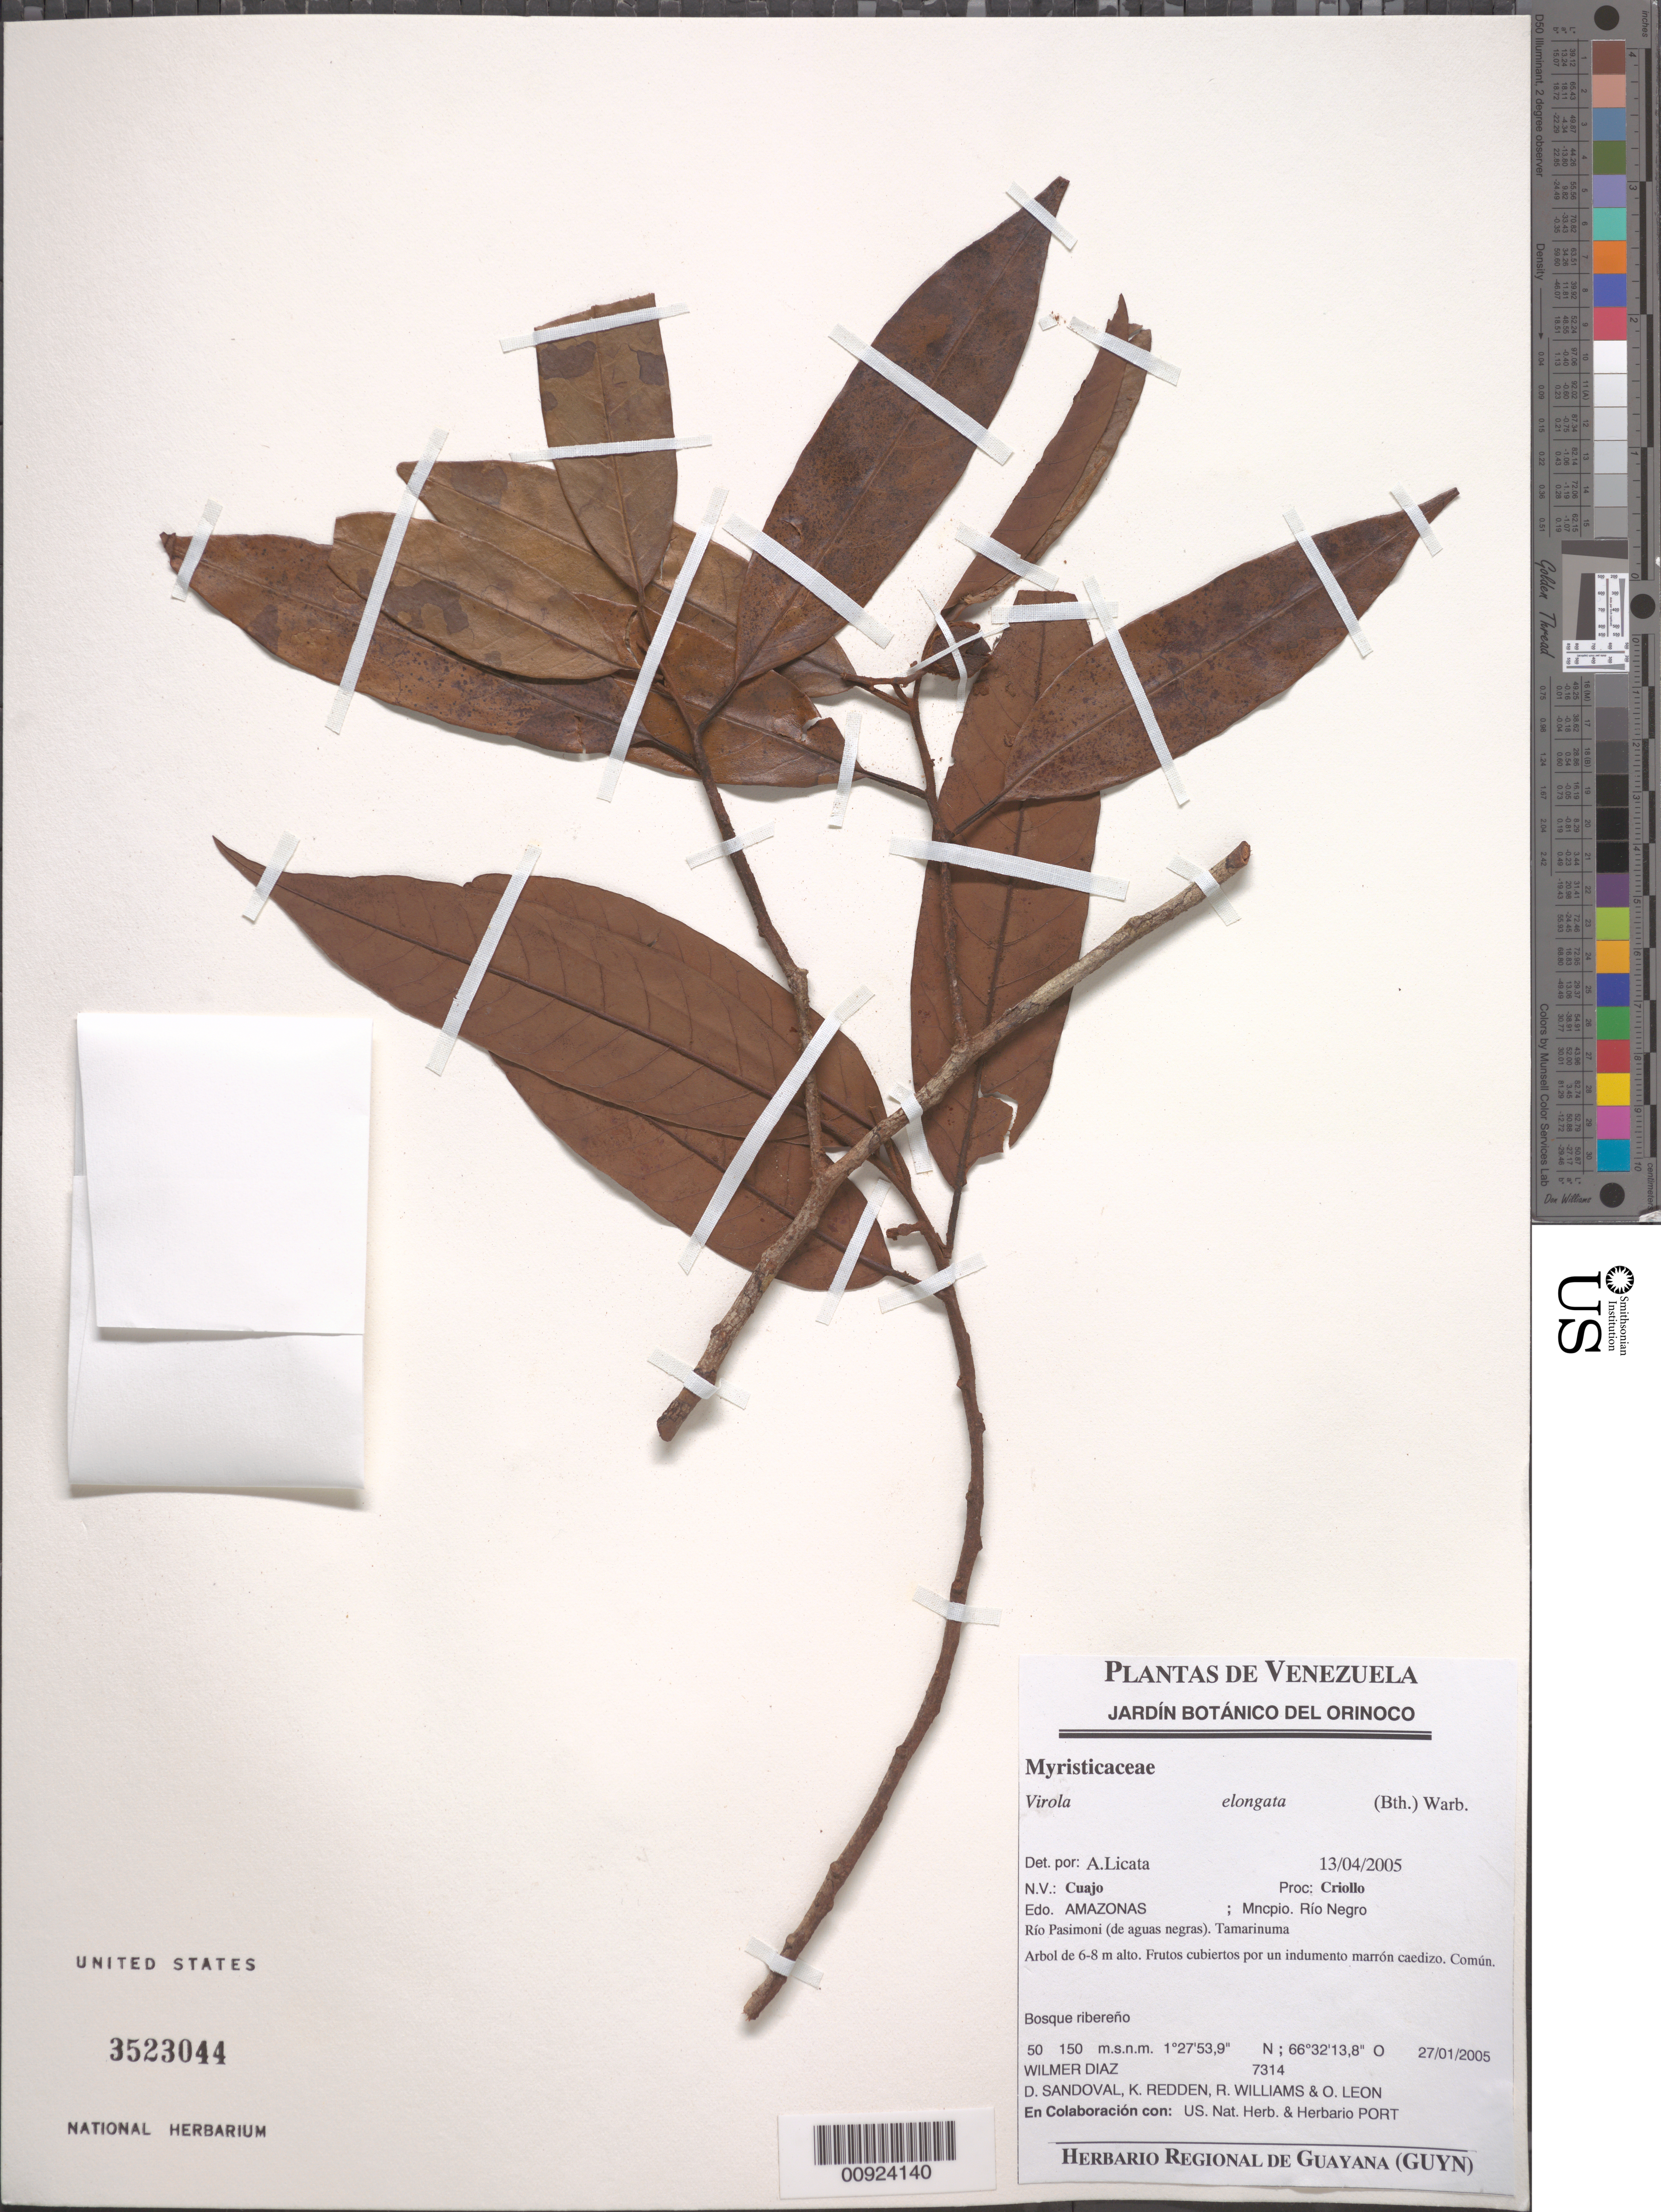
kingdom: Plantae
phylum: Tracheophyta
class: Magnoliopsida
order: Magnoliales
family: Myristicaceae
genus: Virola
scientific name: Virola elongata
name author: (Benth.) Warb.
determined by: Licata, A., (PORT), Univ. Nac. Exp. de los Llanos Ezequiel Zamora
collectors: W. Díaz P., D. Sandoval, K. M. Redden, R. Williams & O. León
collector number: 7314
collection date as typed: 27-Jan-05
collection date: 2005-01-27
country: Venezuela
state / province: Amazonas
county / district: Río Negro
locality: Río Pasimoni, Tamarinuma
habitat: Bosque ribereno, de aguas negras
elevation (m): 50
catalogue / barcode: US 3523044